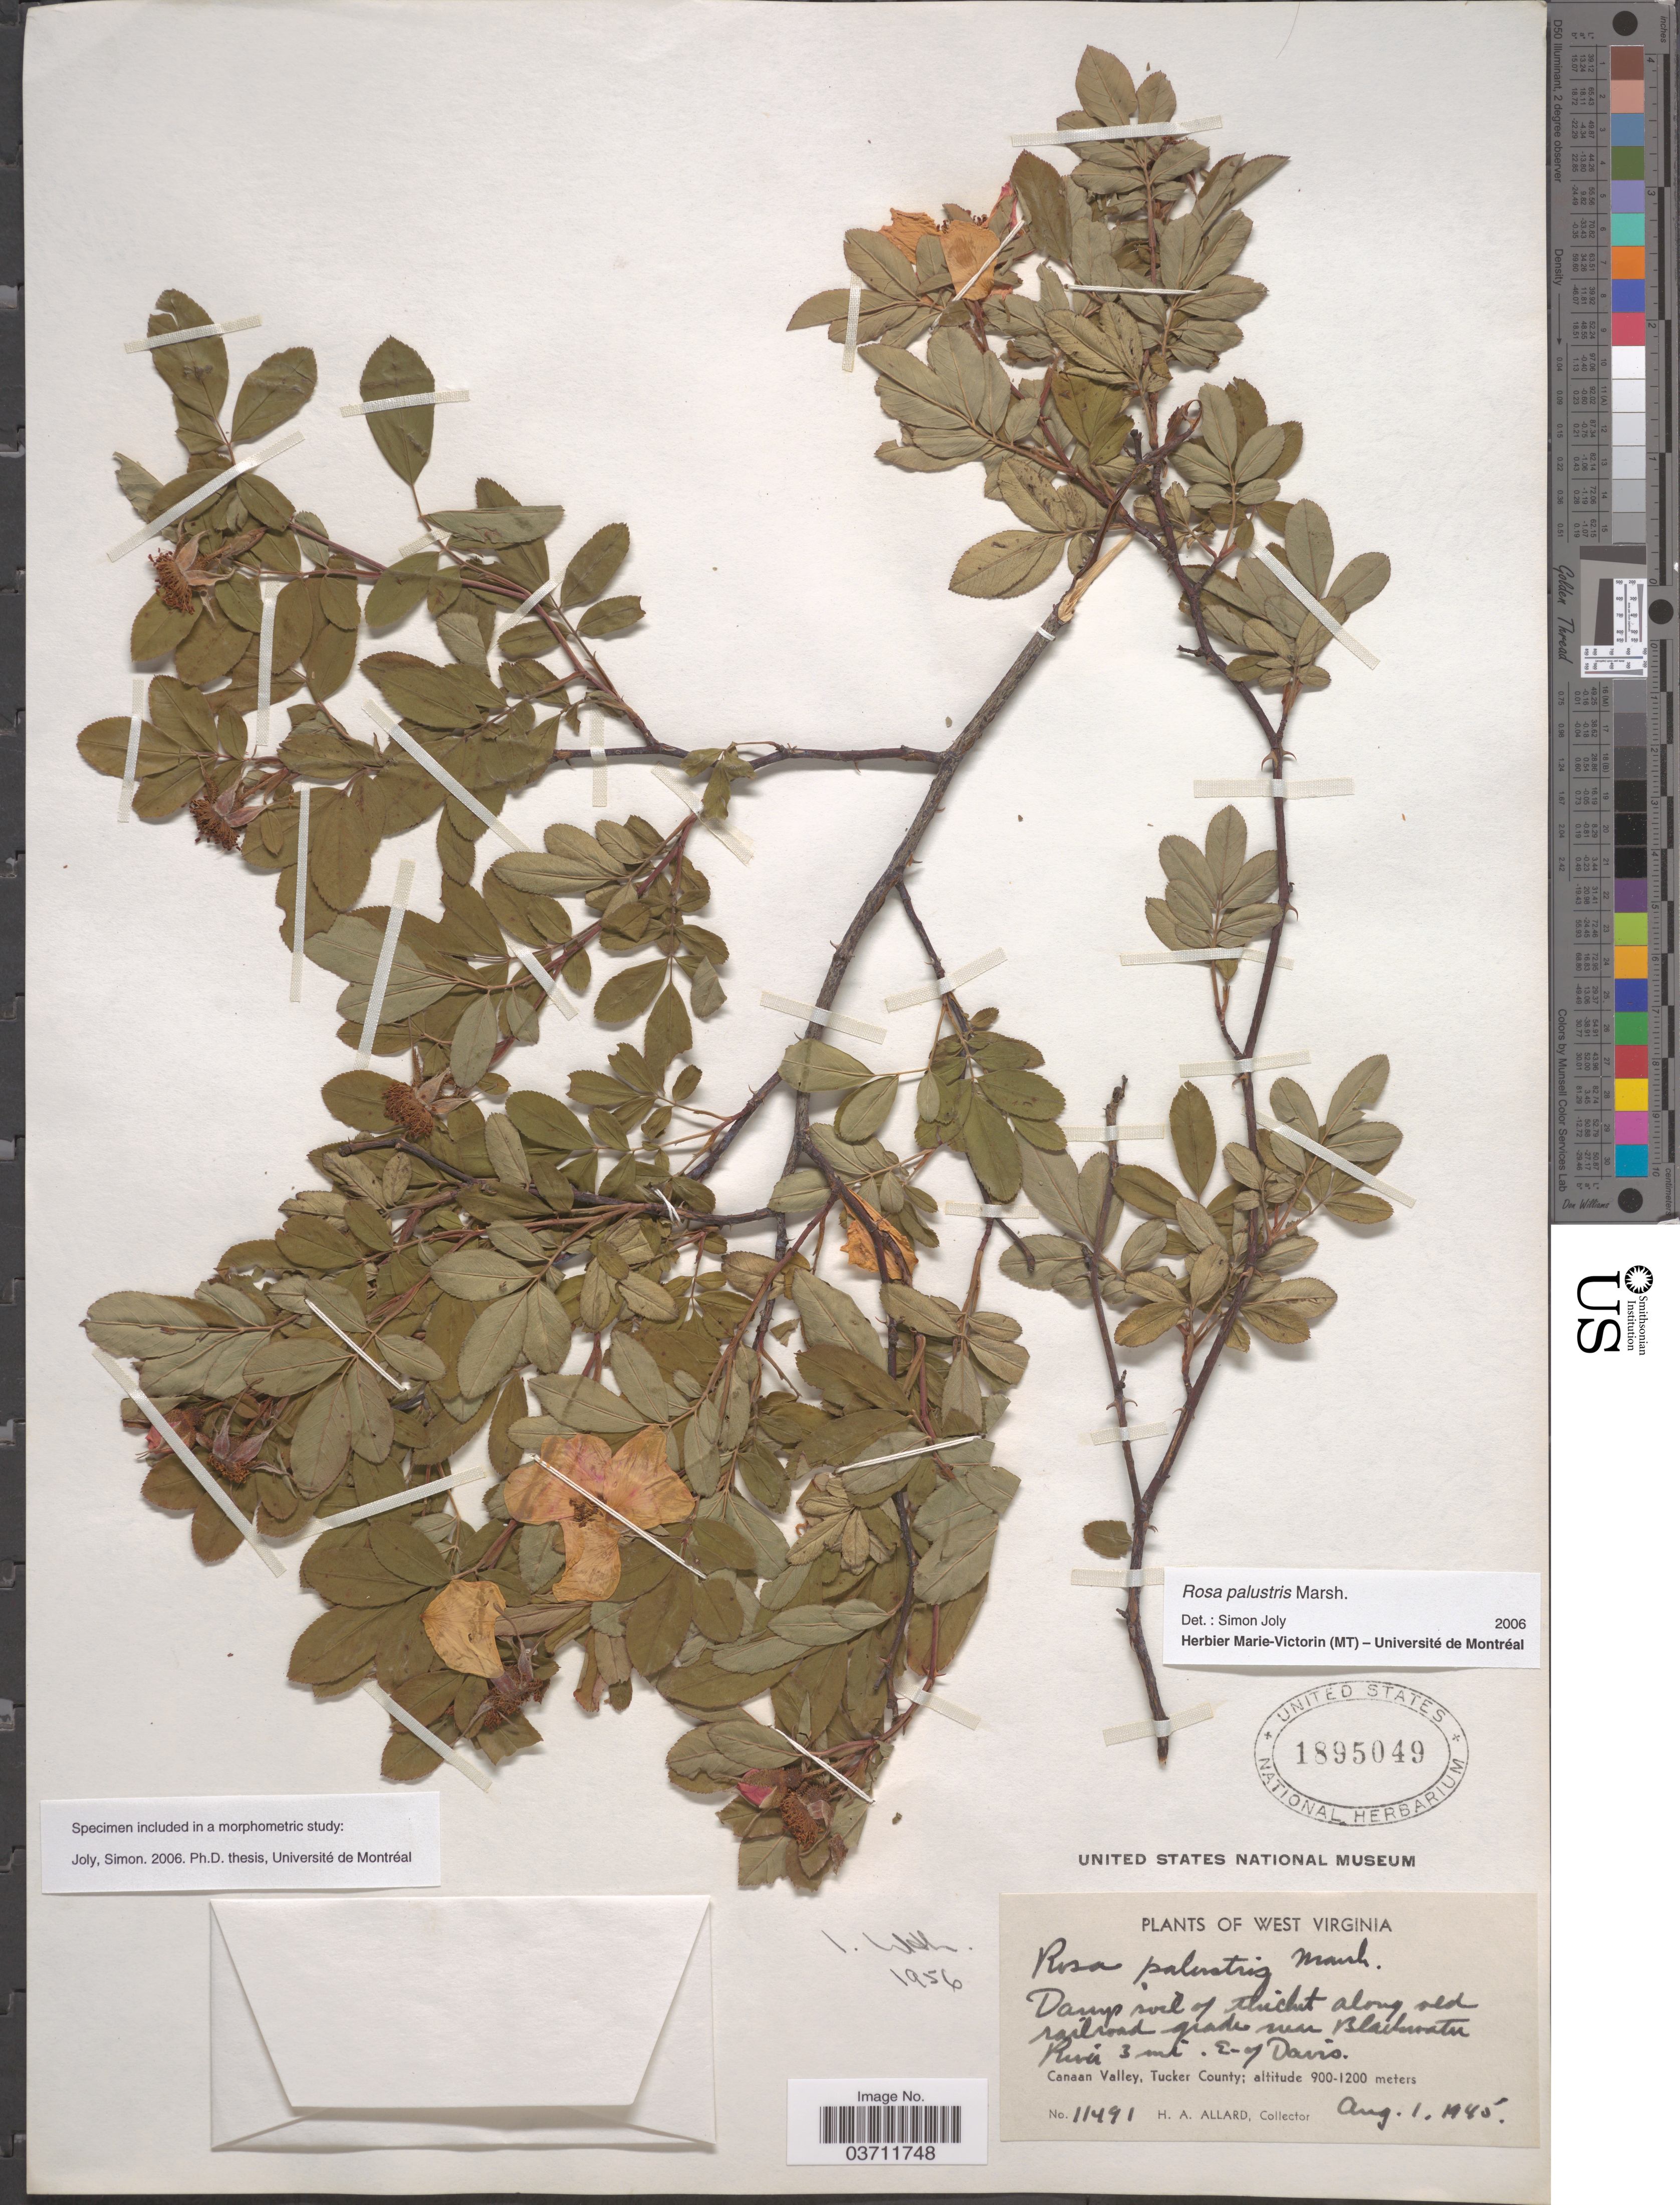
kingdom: Plantae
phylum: Tracheophyta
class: Magnoliopsida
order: Rosales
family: Rosaceae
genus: Rosa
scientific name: Rosa palustris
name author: Marshall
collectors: H. A. Allard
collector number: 11491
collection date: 1945-08-01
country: United States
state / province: West Virginia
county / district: Tucker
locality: Along old railroad grade near Blackwater River 3 mi. E. of Davis. Canaan Valley, Tucker County.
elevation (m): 900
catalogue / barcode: US 1895049